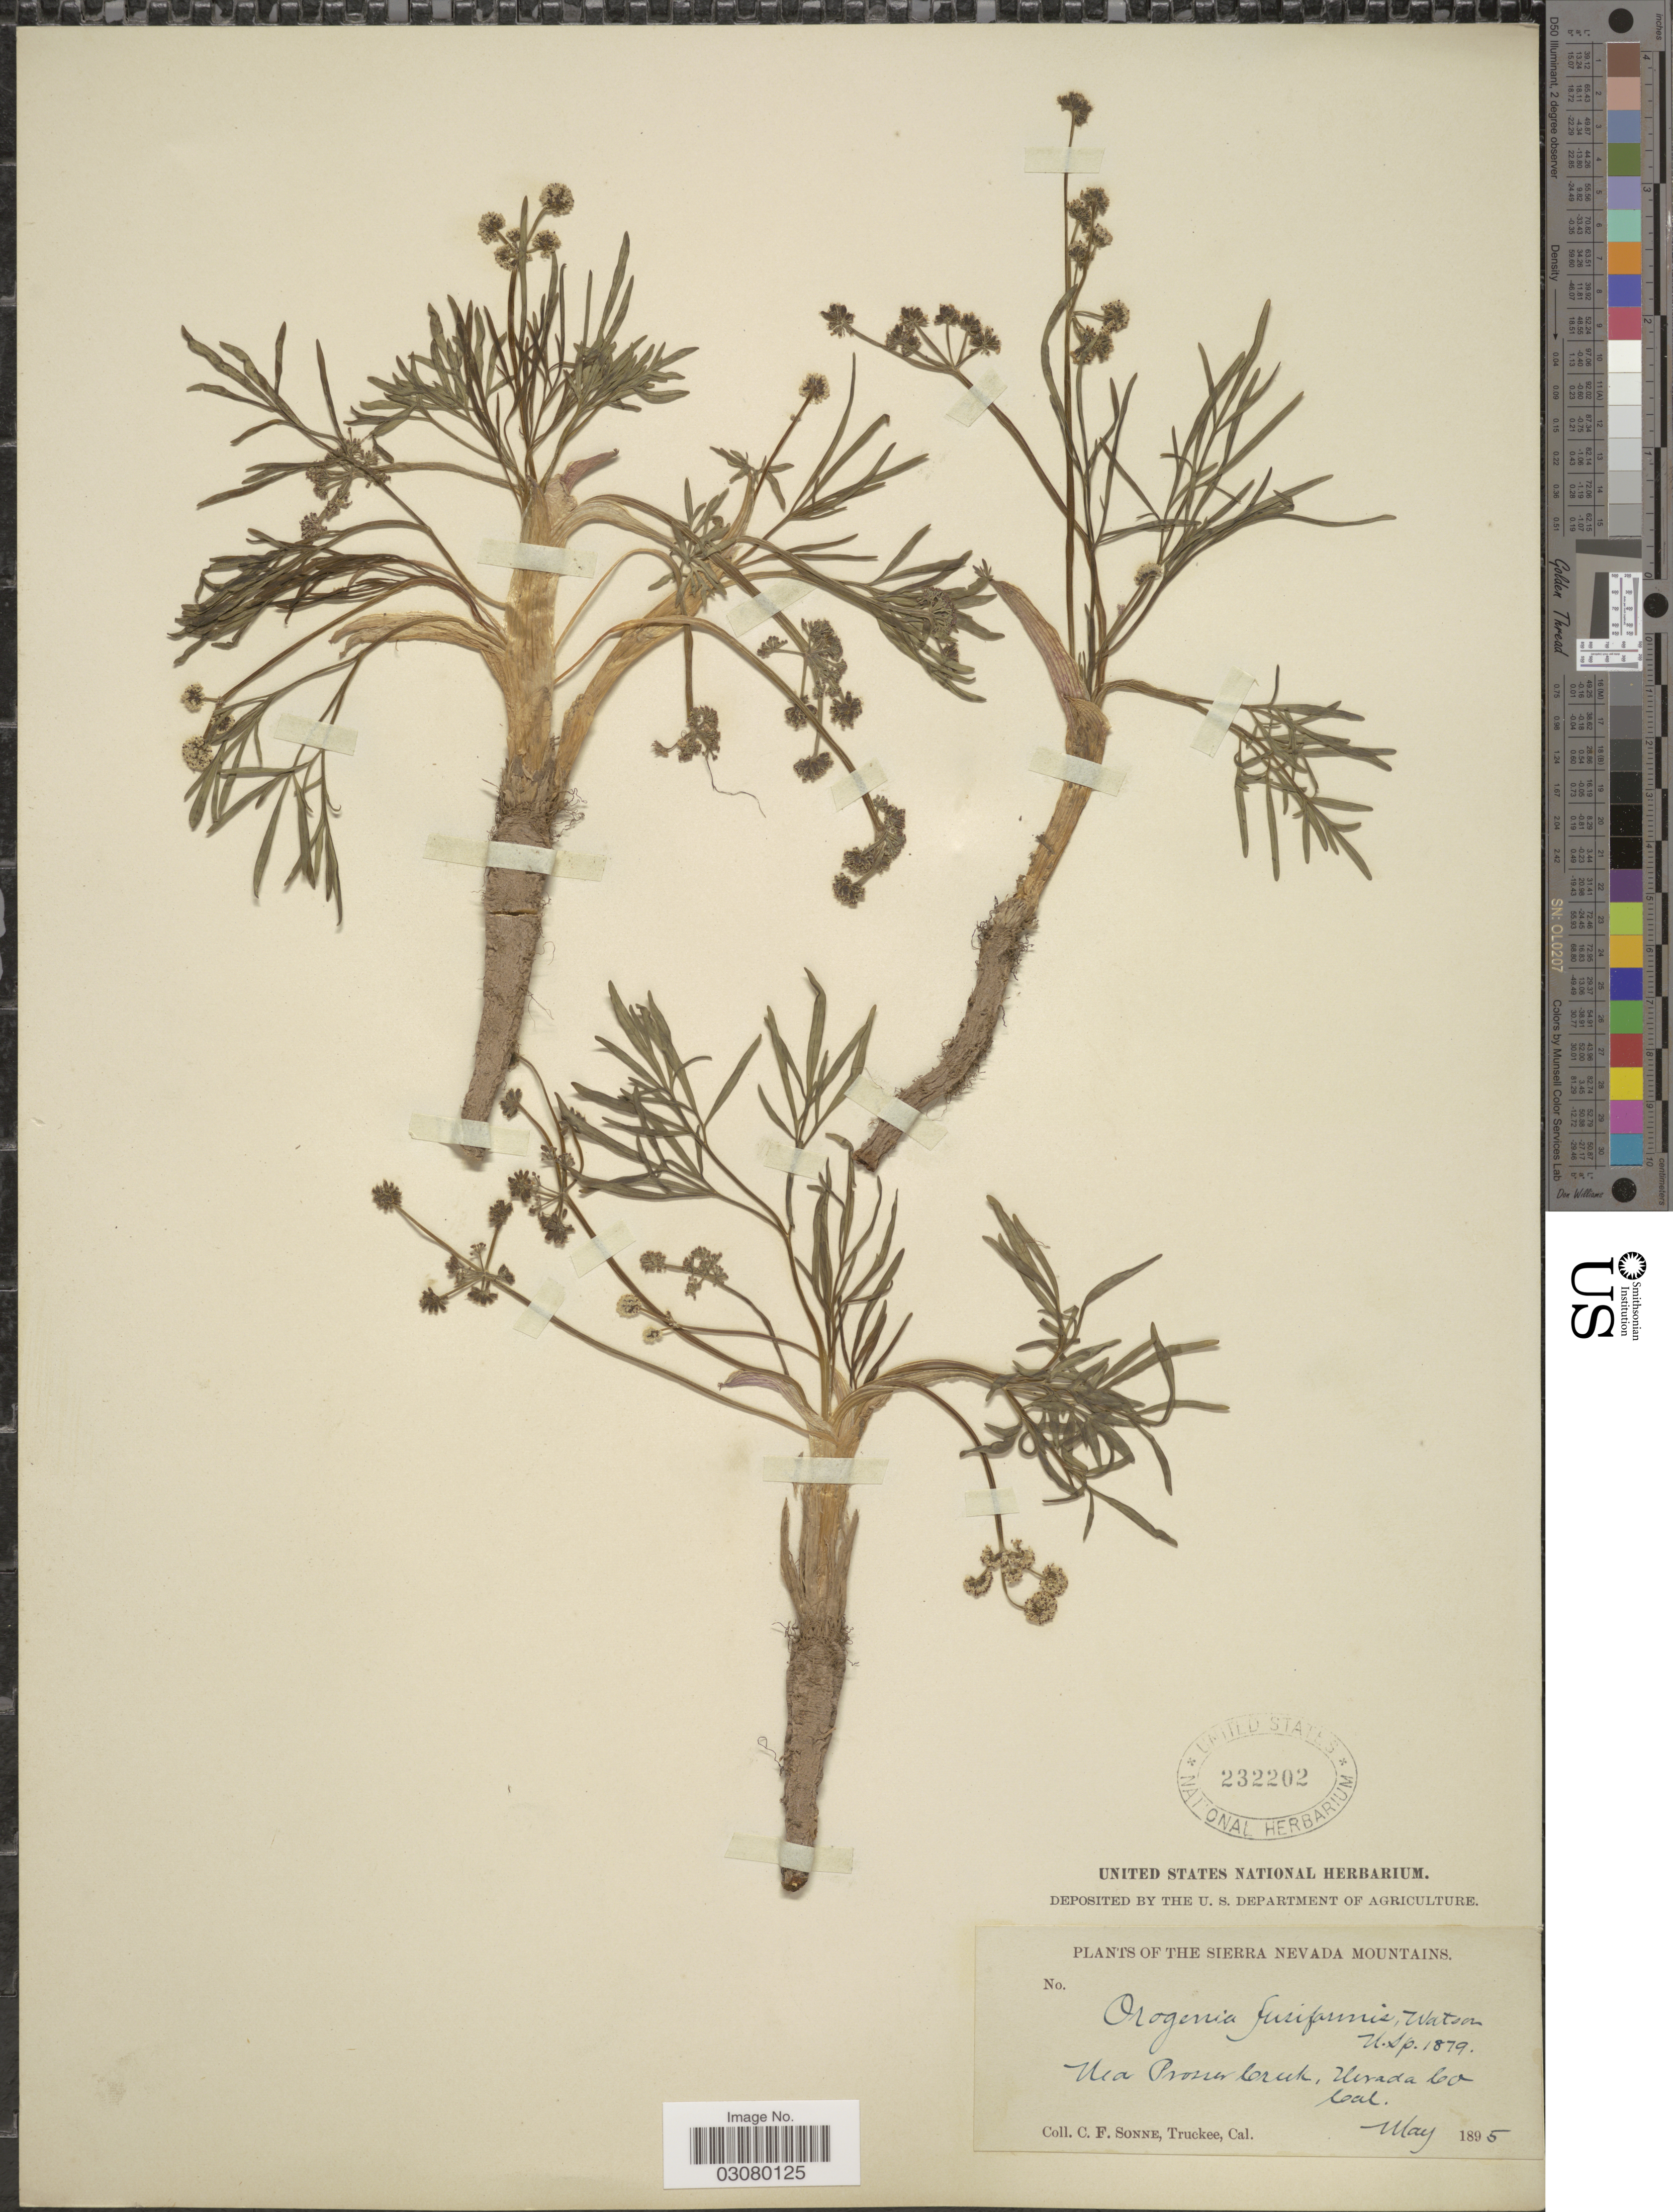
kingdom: Plantae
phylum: Tracheophyta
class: Magnoliopsida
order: Apiales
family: Apiaceae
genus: Orogenia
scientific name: Orogenia fusiformis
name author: S. Watson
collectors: C. Sonne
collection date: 1895-05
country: United States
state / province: California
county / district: Nevada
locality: The Sierra Nevada Mountains. Near Prosser Creek, Nevada Co.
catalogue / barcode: US 232202